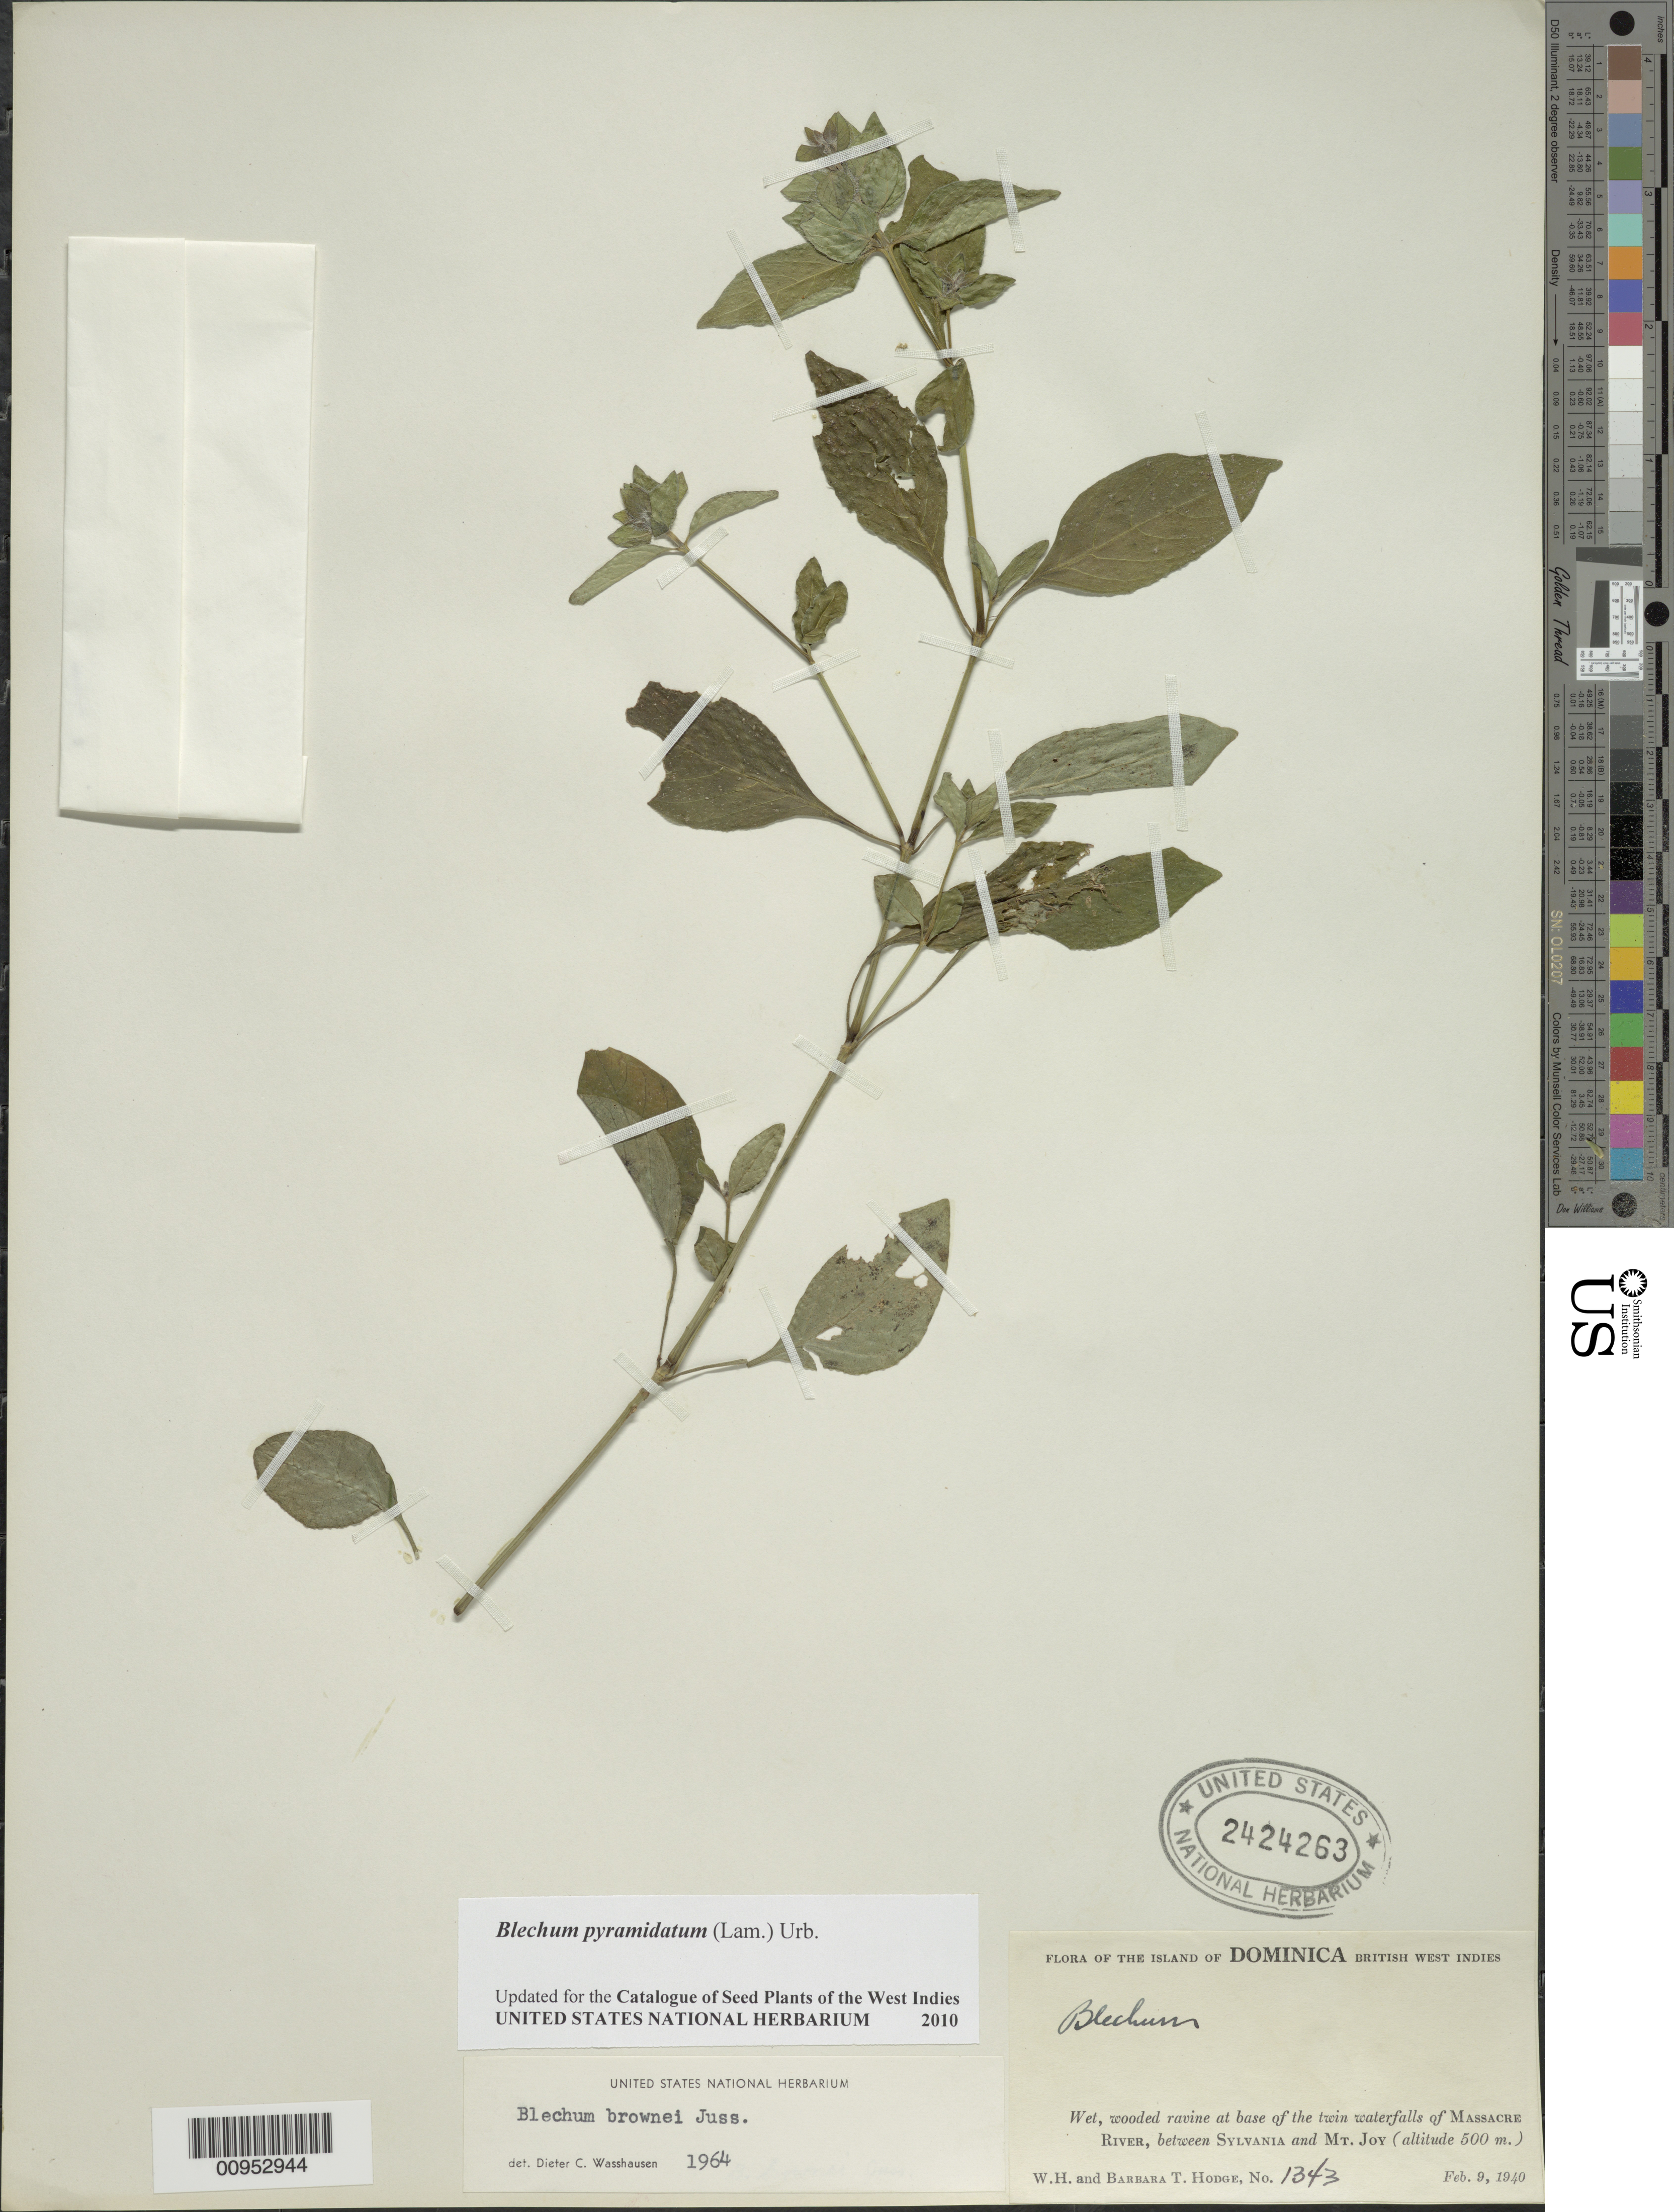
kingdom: Plantae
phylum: Tracheophyta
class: Magnoliopsida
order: Lamiales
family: Acanthaceae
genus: Blechum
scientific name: Blechum pyramidatum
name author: (Lam.) Urb.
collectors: W. Hodge & B. Hodge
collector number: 1343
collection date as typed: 09 Feb 1940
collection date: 1940-02-09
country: Dominica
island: Dominica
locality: Massacre River, between Sylvania and Mt. Joy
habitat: Wet, wooded ravine at base of twin waterfalls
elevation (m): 500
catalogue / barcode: US 2424263